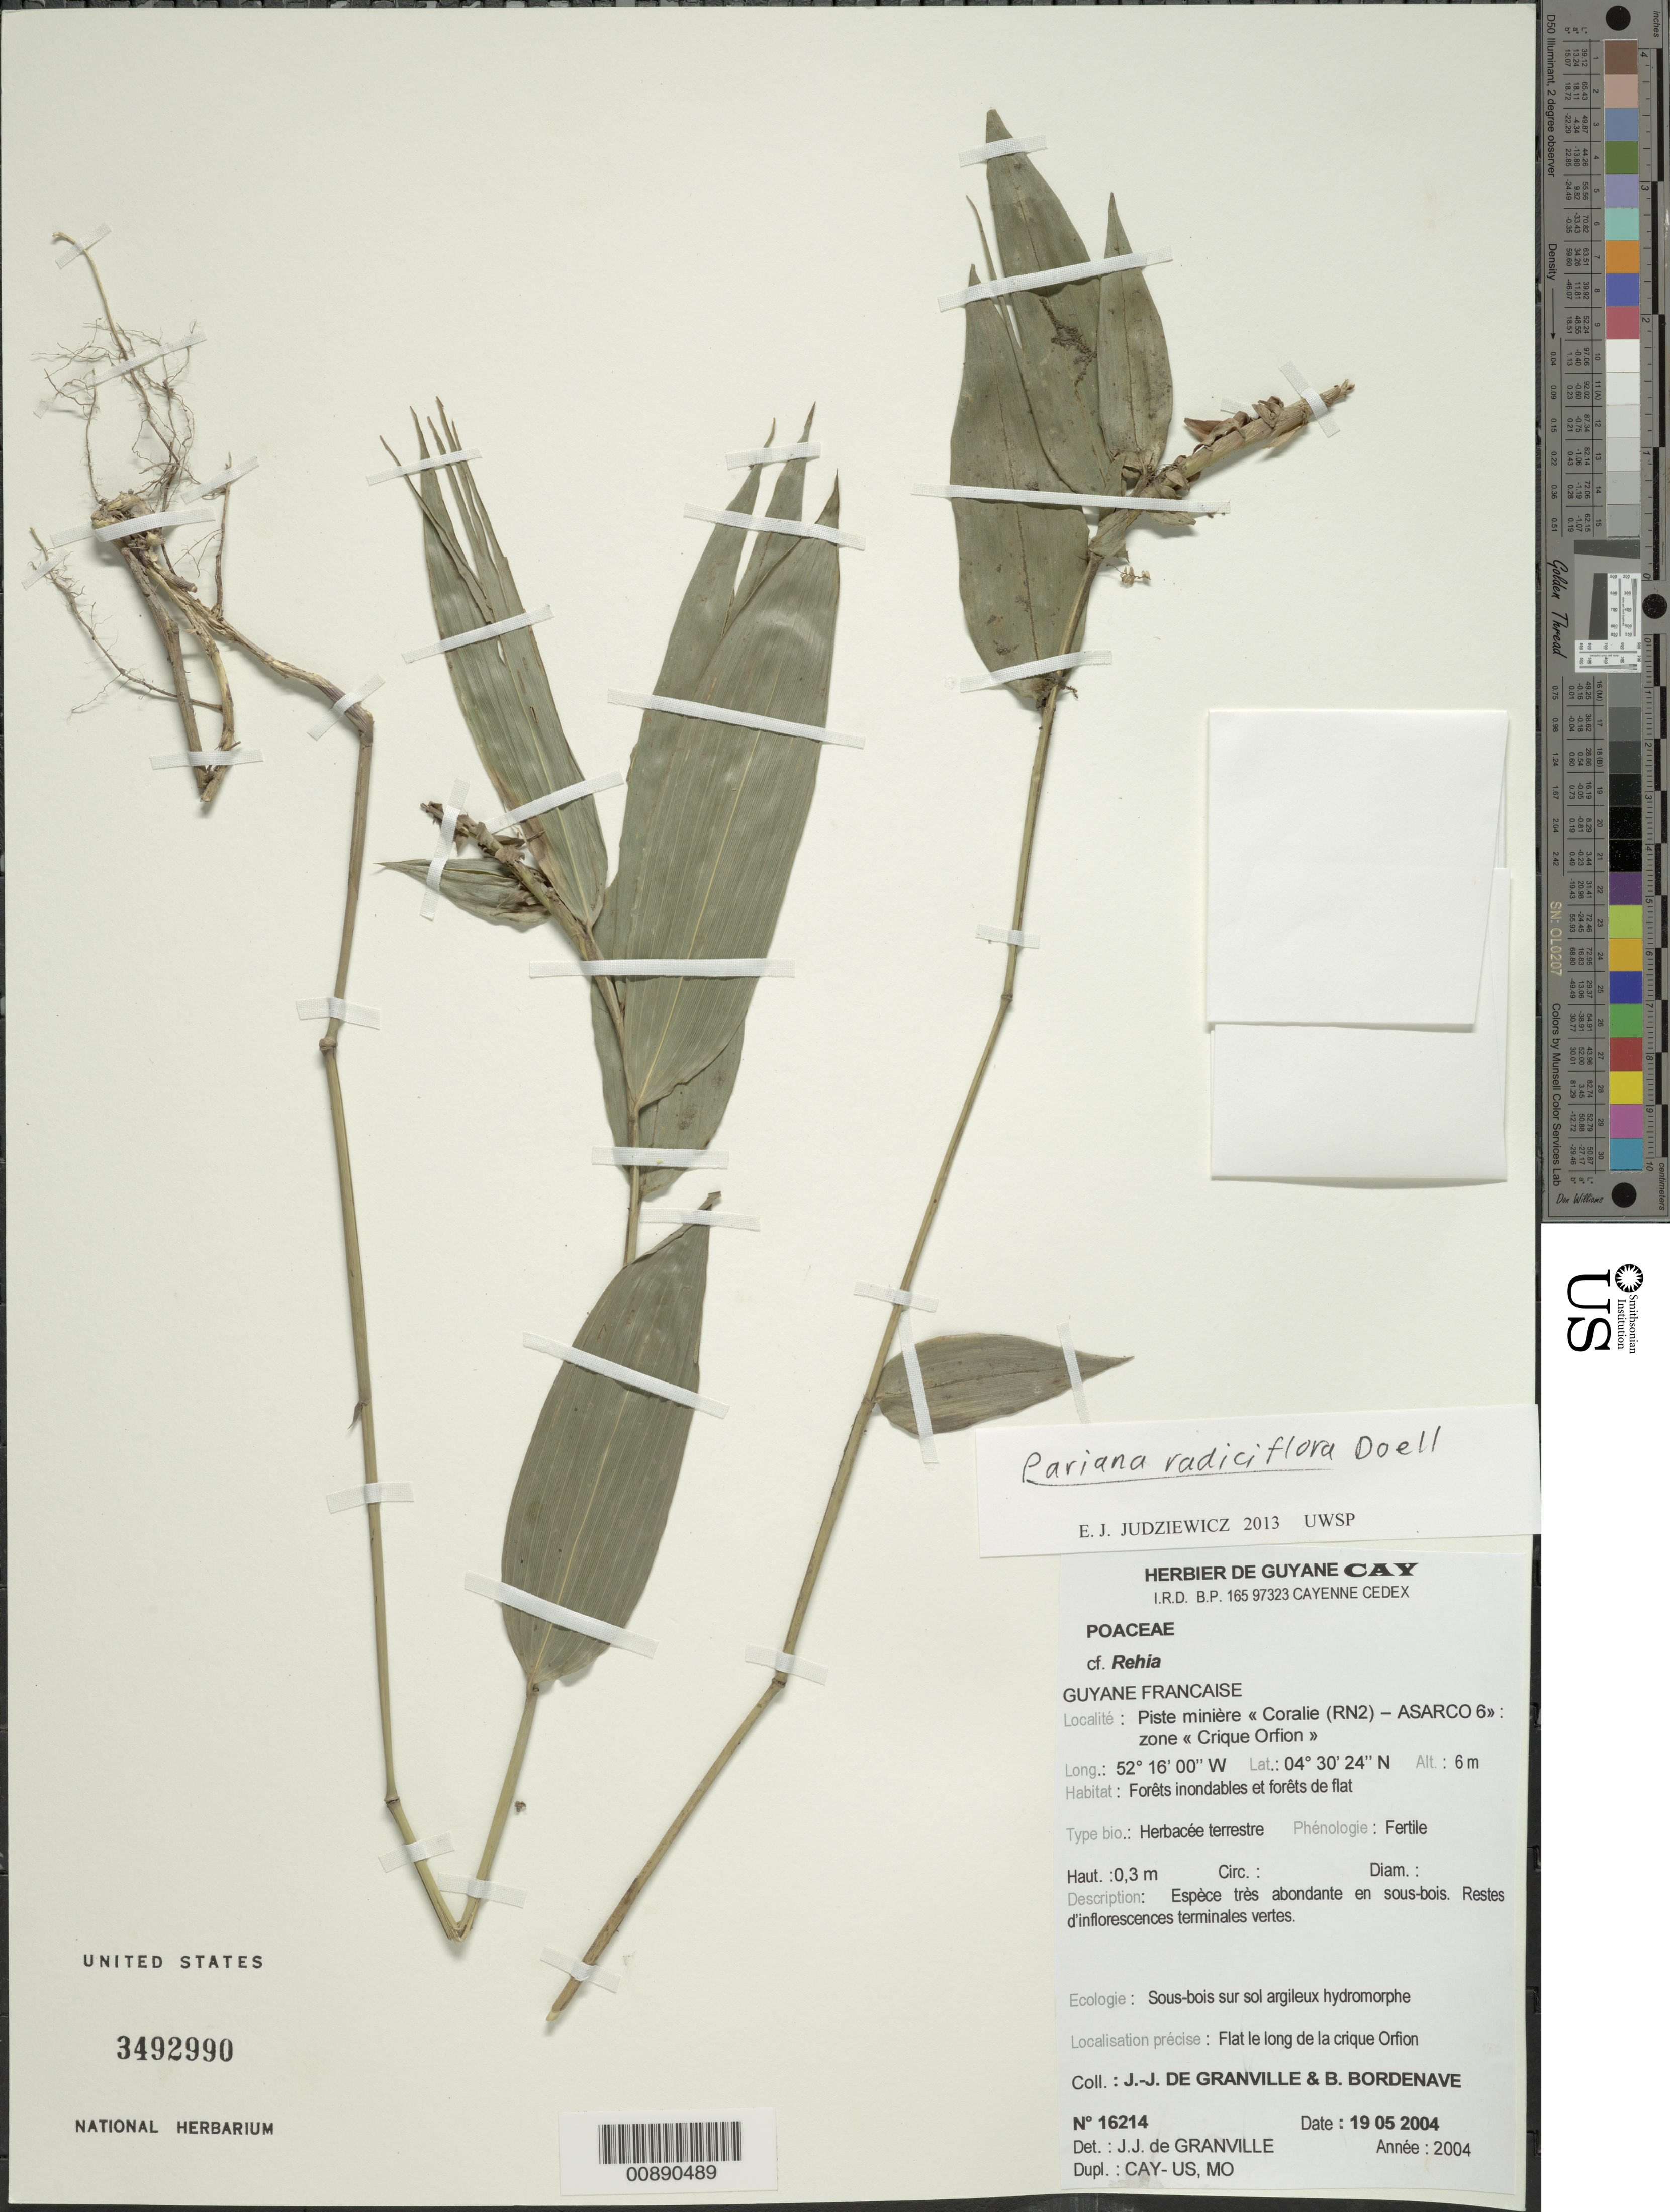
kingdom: Plantae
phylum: Tracheophyta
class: Liliopsida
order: Poales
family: Poaceae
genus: Pariana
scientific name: Pariana radiciflora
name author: Sagot ex Döll in Mart.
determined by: Judziewicz, E. J.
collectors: J.-J. de Granville & B. Bordenave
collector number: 16214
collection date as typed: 19-May-04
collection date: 2004-05-19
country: French Guiana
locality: Coralie (RN2)-ASARCO 6, zone Crique Orfion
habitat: Sous bois. Forêts inondables et forêts de flat; sous bois sur sol argileux hydromorphe; flat le long de la crique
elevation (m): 6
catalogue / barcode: US 3492990